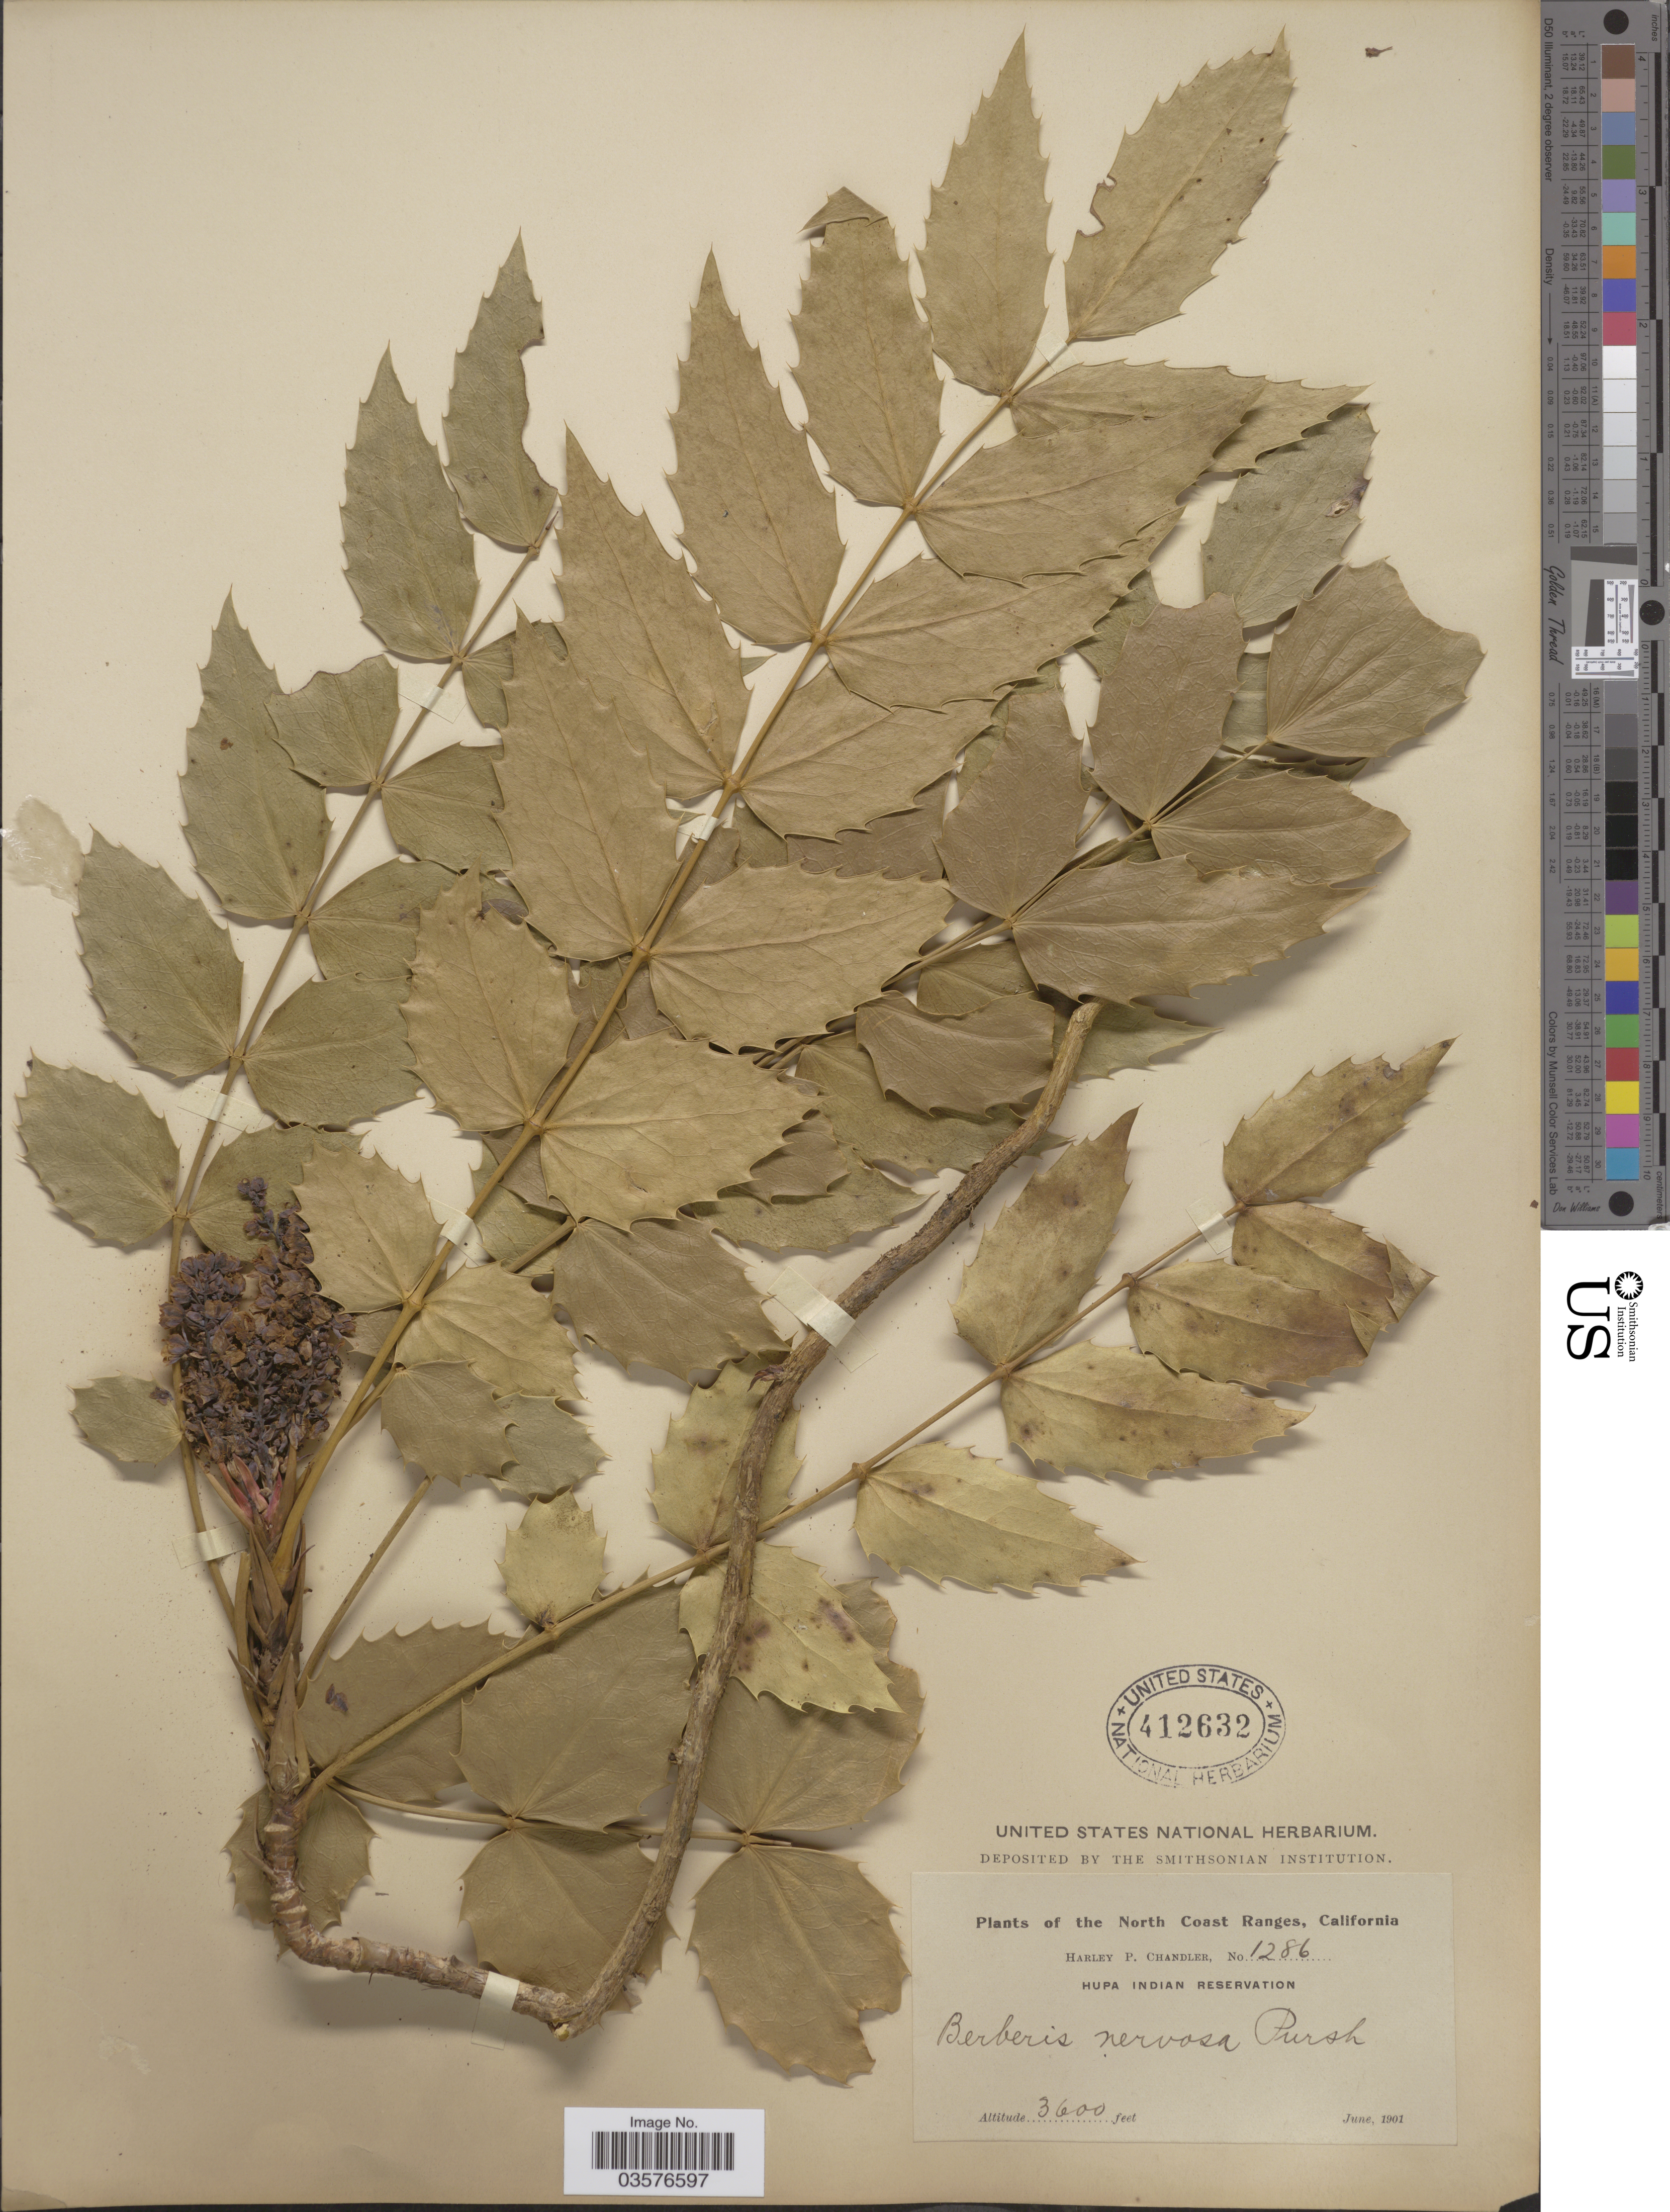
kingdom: Plantae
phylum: Tracheophyta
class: Magnoliopsida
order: Ranunculales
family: Berberidaceae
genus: Mahonia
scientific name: Mahonia nervosa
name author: (Pursh) Nutt.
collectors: H. Chandler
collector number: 1286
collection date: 1901-06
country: United States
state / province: California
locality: The North Coast Ranges, Hupa Indian Reservation.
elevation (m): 1097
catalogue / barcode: US 412632